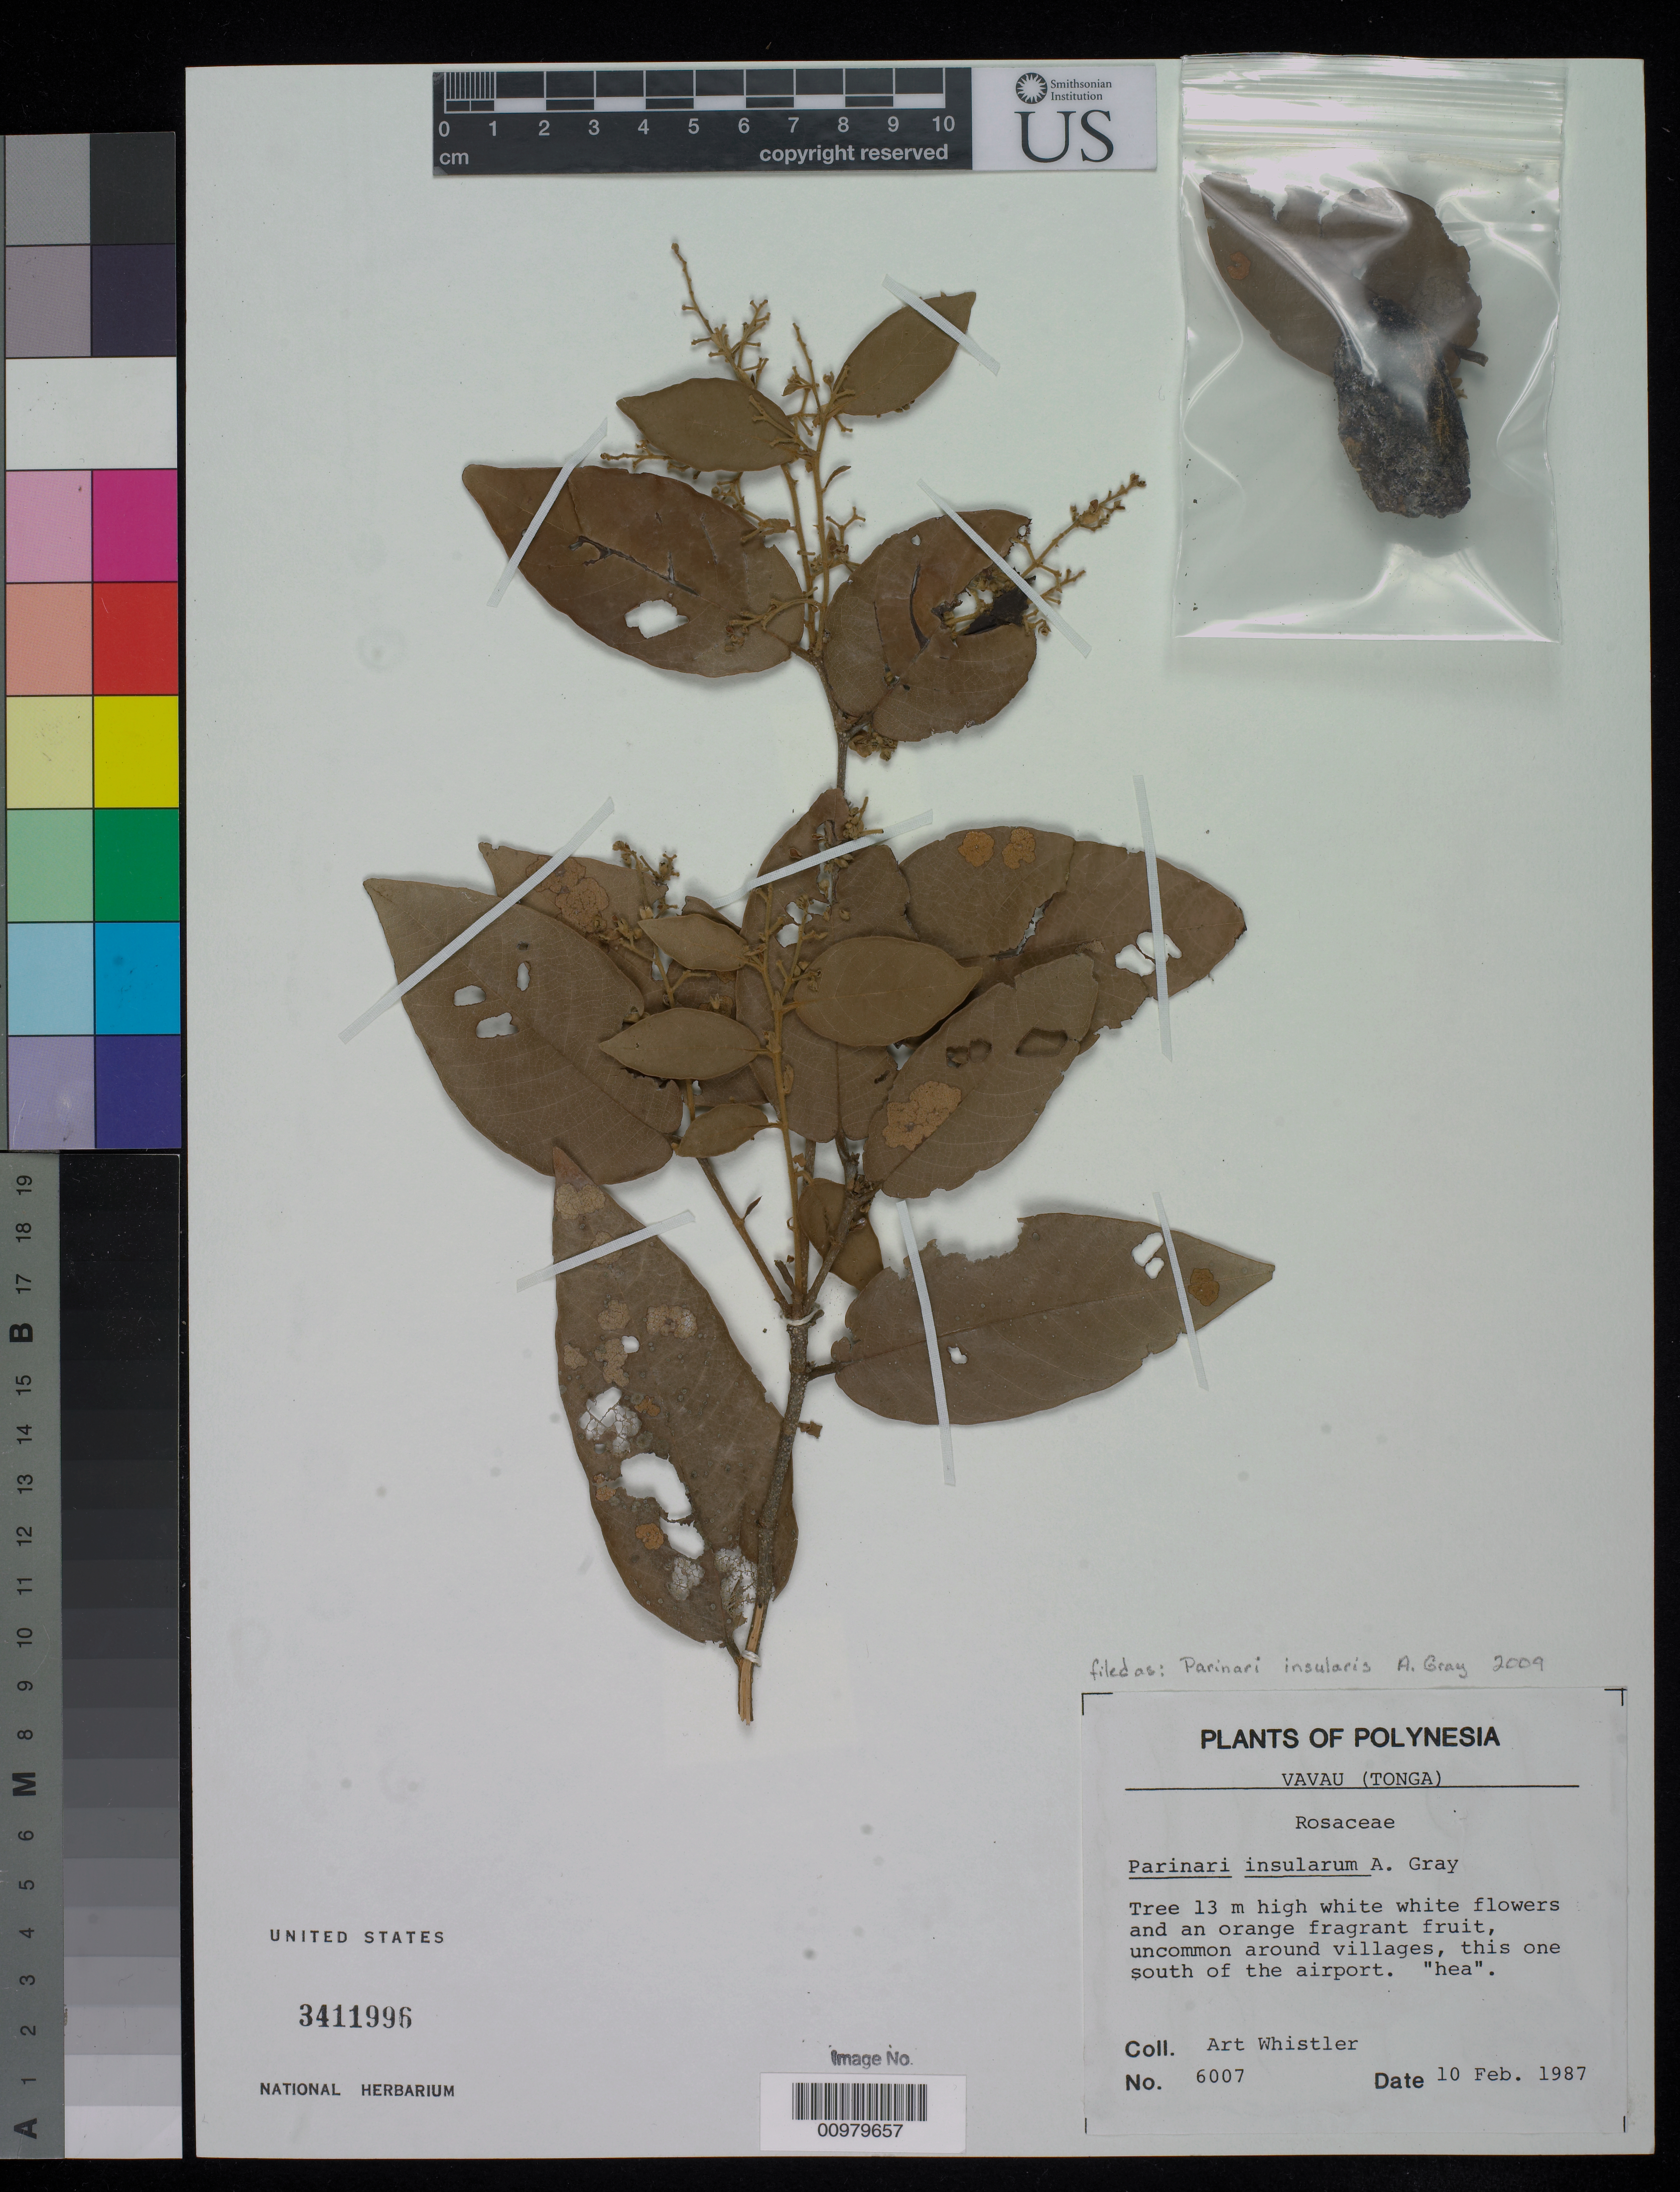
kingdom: Plantae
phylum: Tracheophyta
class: Magnoliopsida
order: Malpighiales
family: Chrysobalanaceae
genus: Parinari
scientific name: Parinari insularis A. Gray in Wilkes, as "insularum"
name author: A. Gray in Wilkes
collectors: A. Whistler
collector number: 6007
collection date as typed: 10 Feb 1987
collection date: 1987-02-10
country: Tonga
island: Vava'u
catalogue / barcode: US 3411996